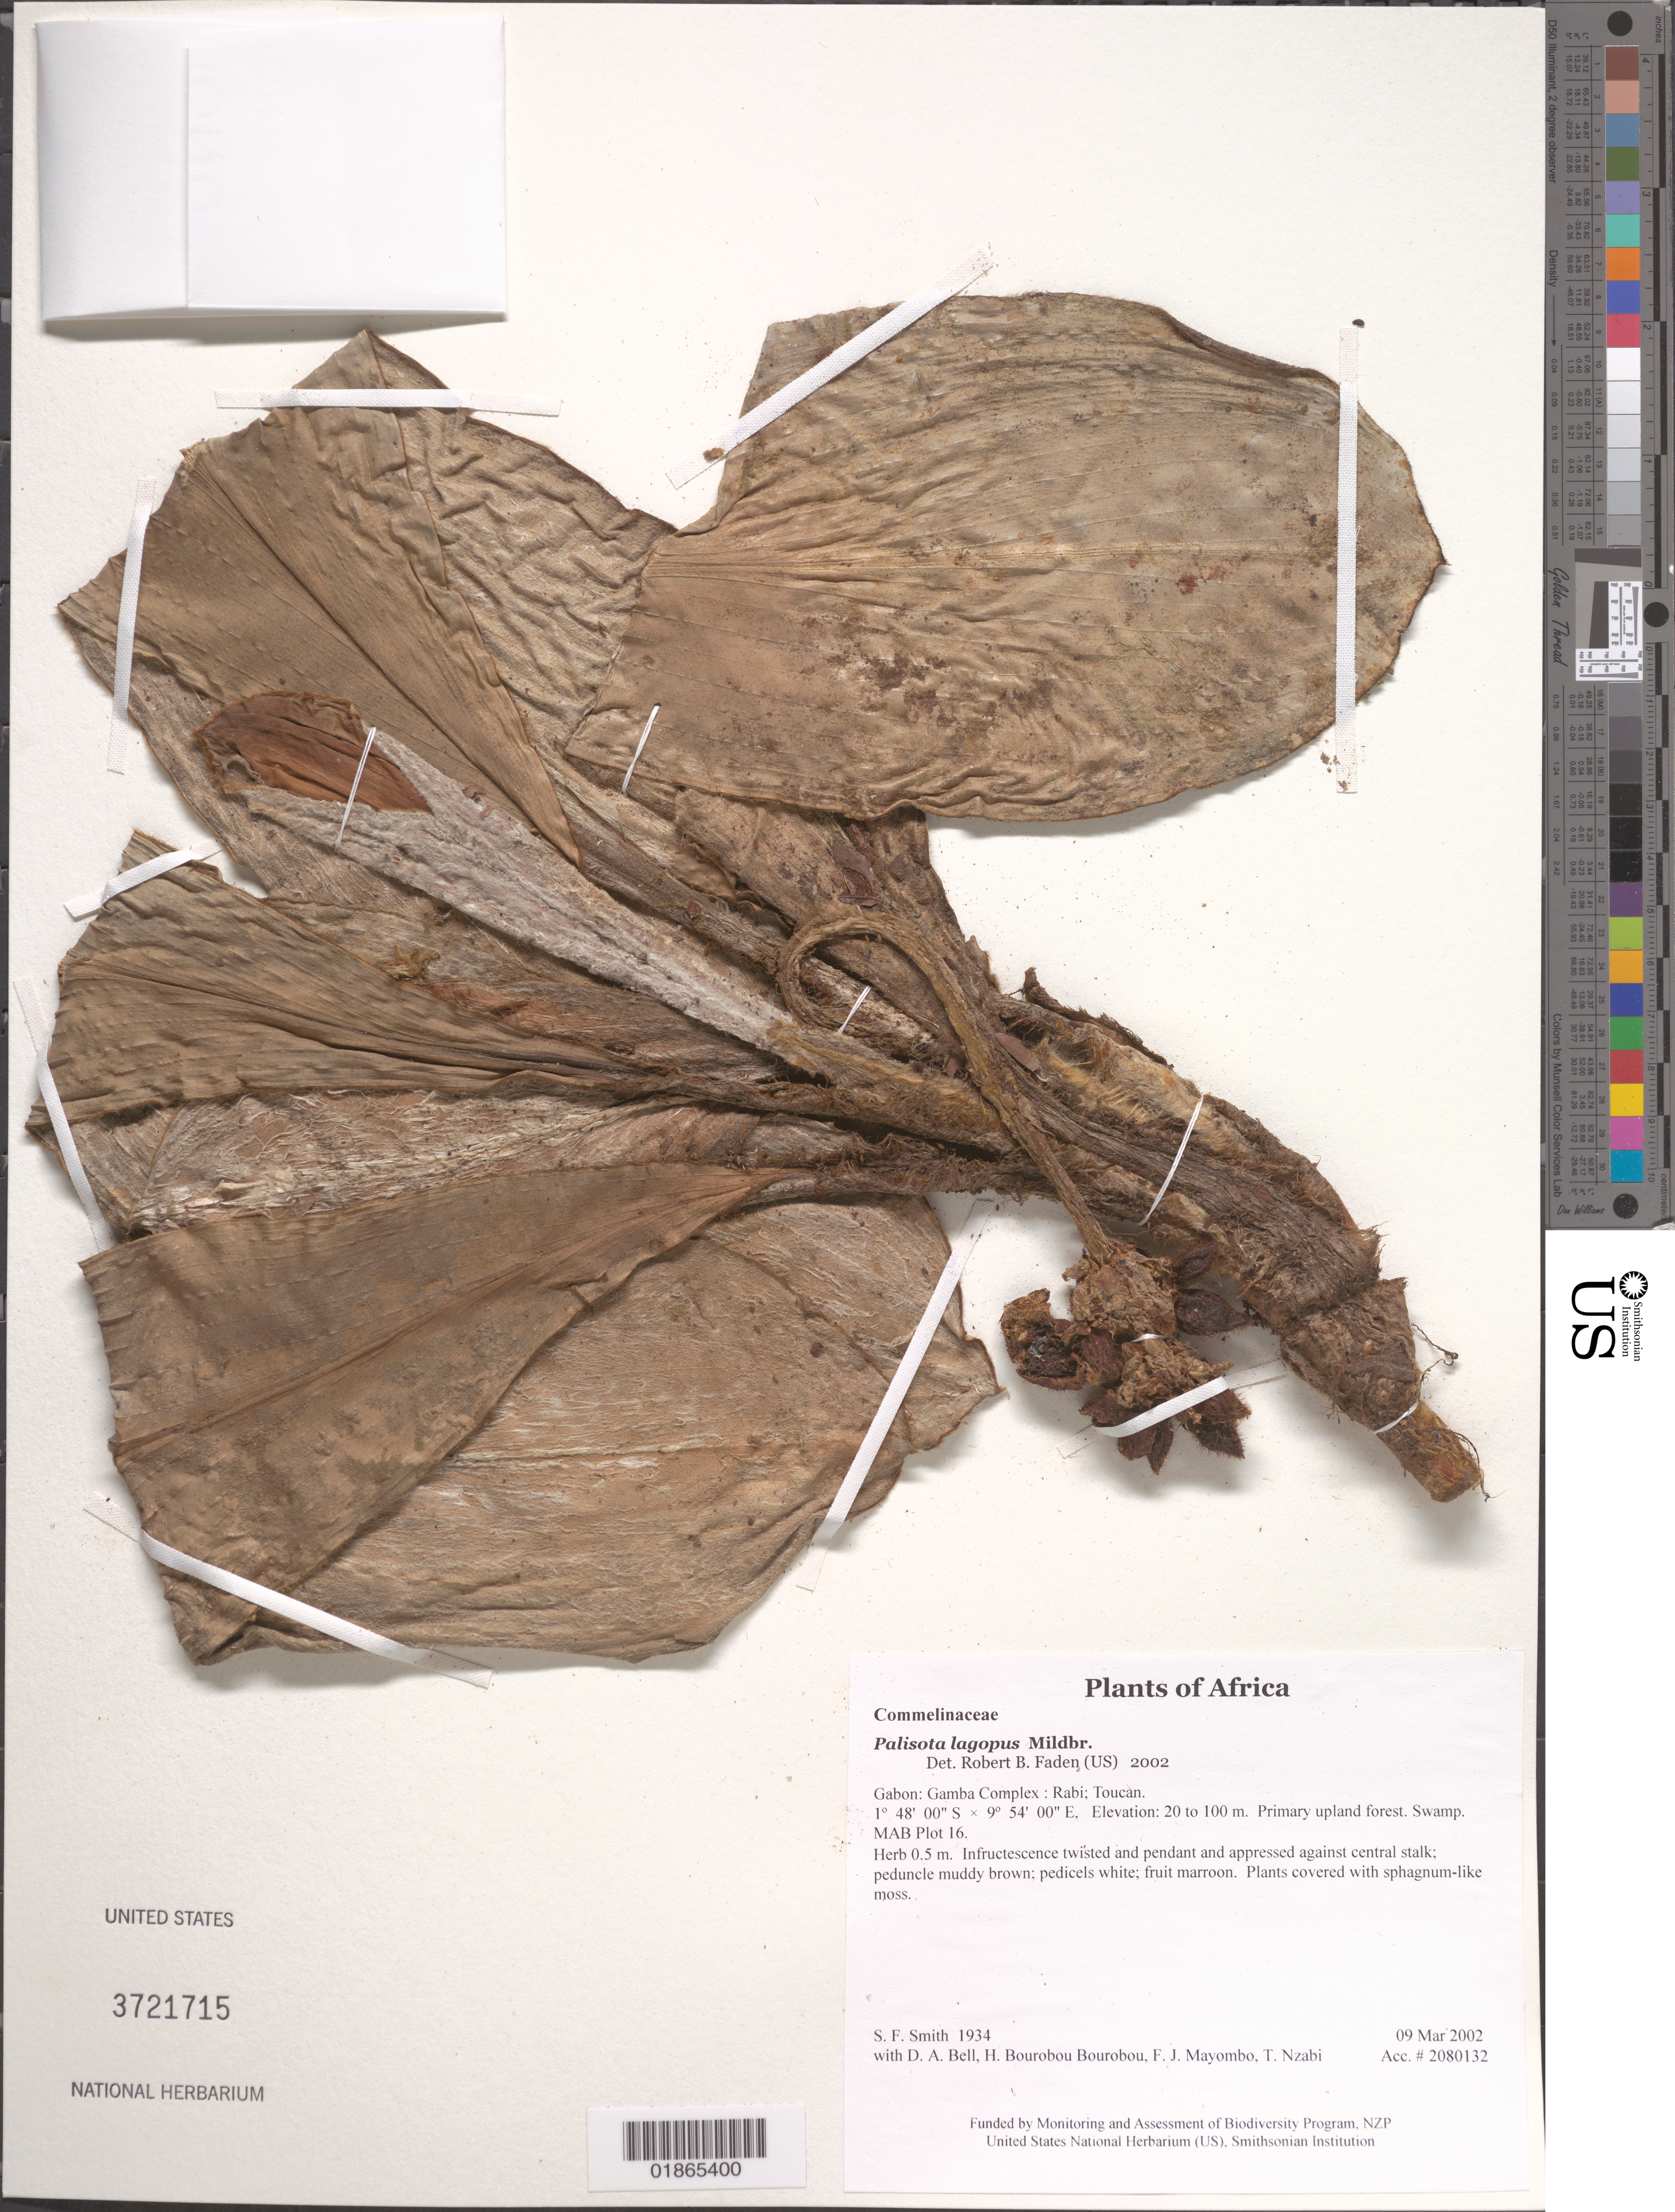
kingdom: Plantae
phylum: Tracheophyta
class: Liliopsida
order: Commelinales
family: Commelinaceae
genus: Palisota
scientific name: Palisota lagopus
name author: Mildbr.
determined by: Faden, Robert B., (US), Smithsonian Institution - National Museum of Natural History (UNITED STATES)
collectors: S.F. Smith, D. A. Bell, H. Bourobou Bourobou & F. J. Mayombo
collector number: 1934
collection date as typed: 09 Mar 2002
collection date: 2002-03-09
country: Gabon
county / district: Gamba Complex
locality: Rabi; Toucan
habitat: Primary upland forest. Swamp. MAB Plot 16.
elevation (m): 20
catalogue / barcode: US 3721715